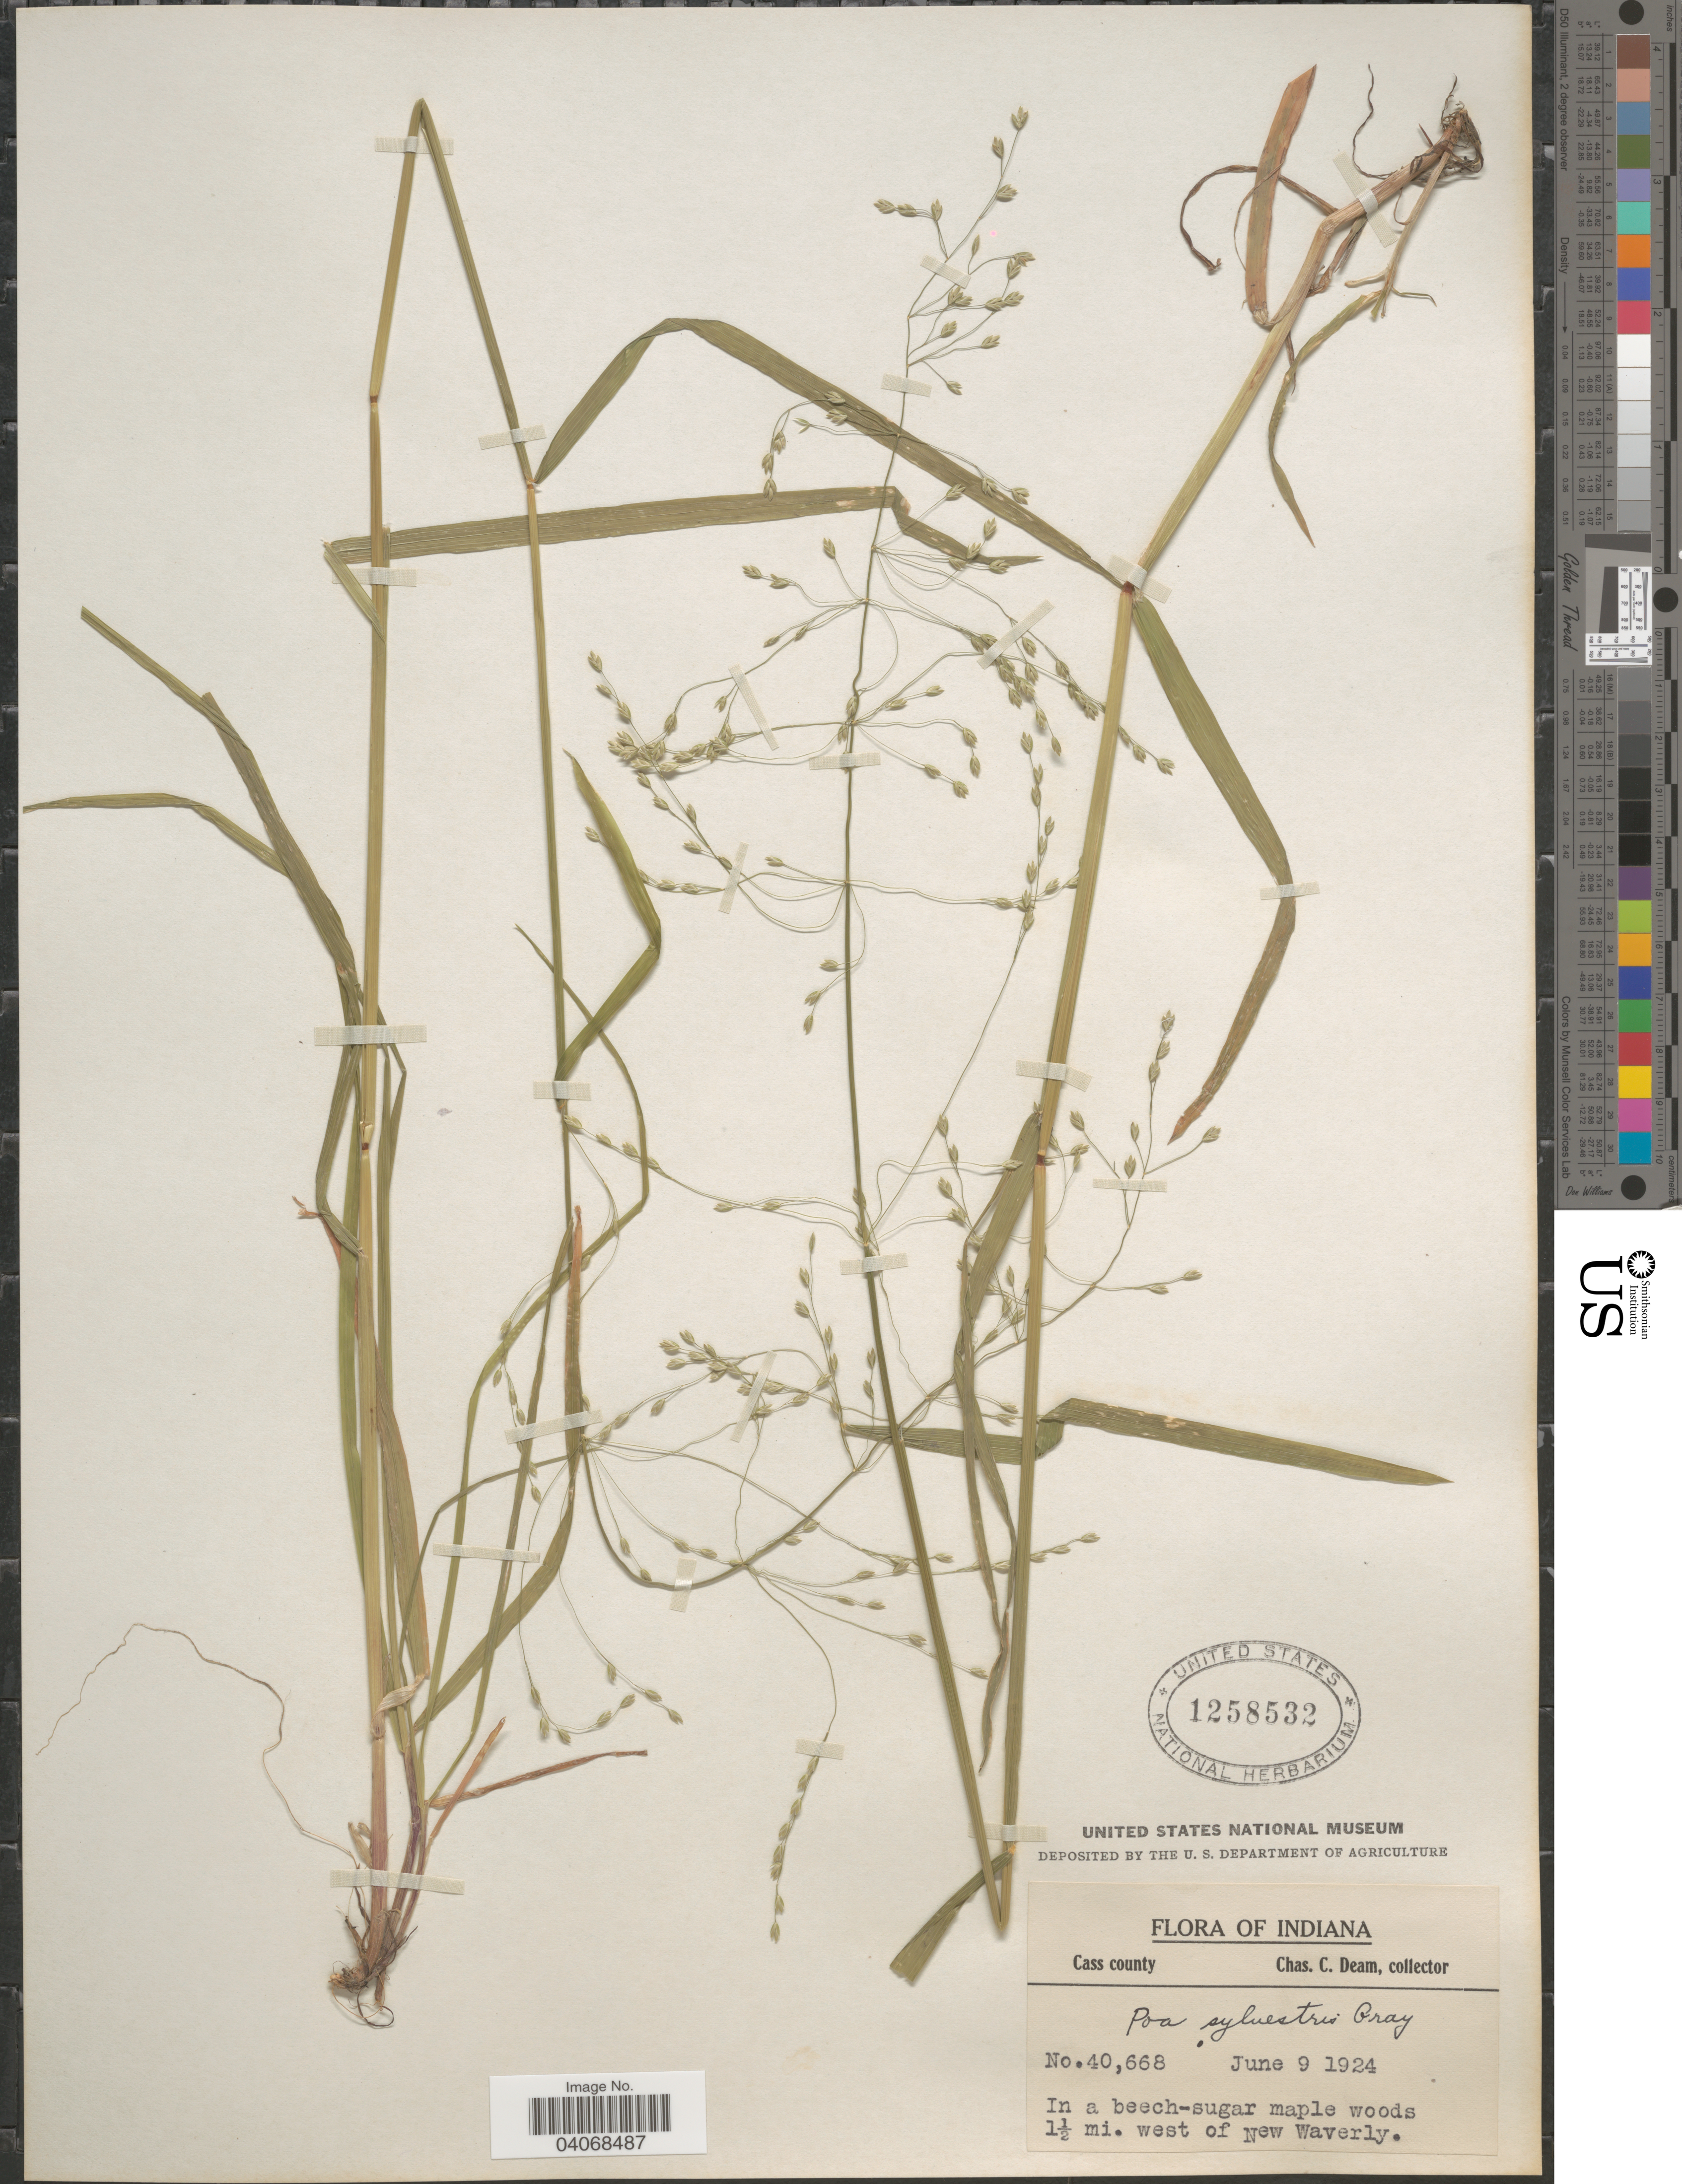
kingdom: Plantae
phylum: Tracheophyta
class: Liliopsida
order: Poales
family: Poaceae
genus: Poa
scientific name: Poa sylvestris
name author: A. Gray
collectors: C. C. Deam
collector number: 40668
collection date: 1924-06-09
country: United States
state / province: Indiana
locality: In a beech-sugar maple woods 1½ mi. west of New Waverly. Cass county.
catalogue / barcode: US 1258532